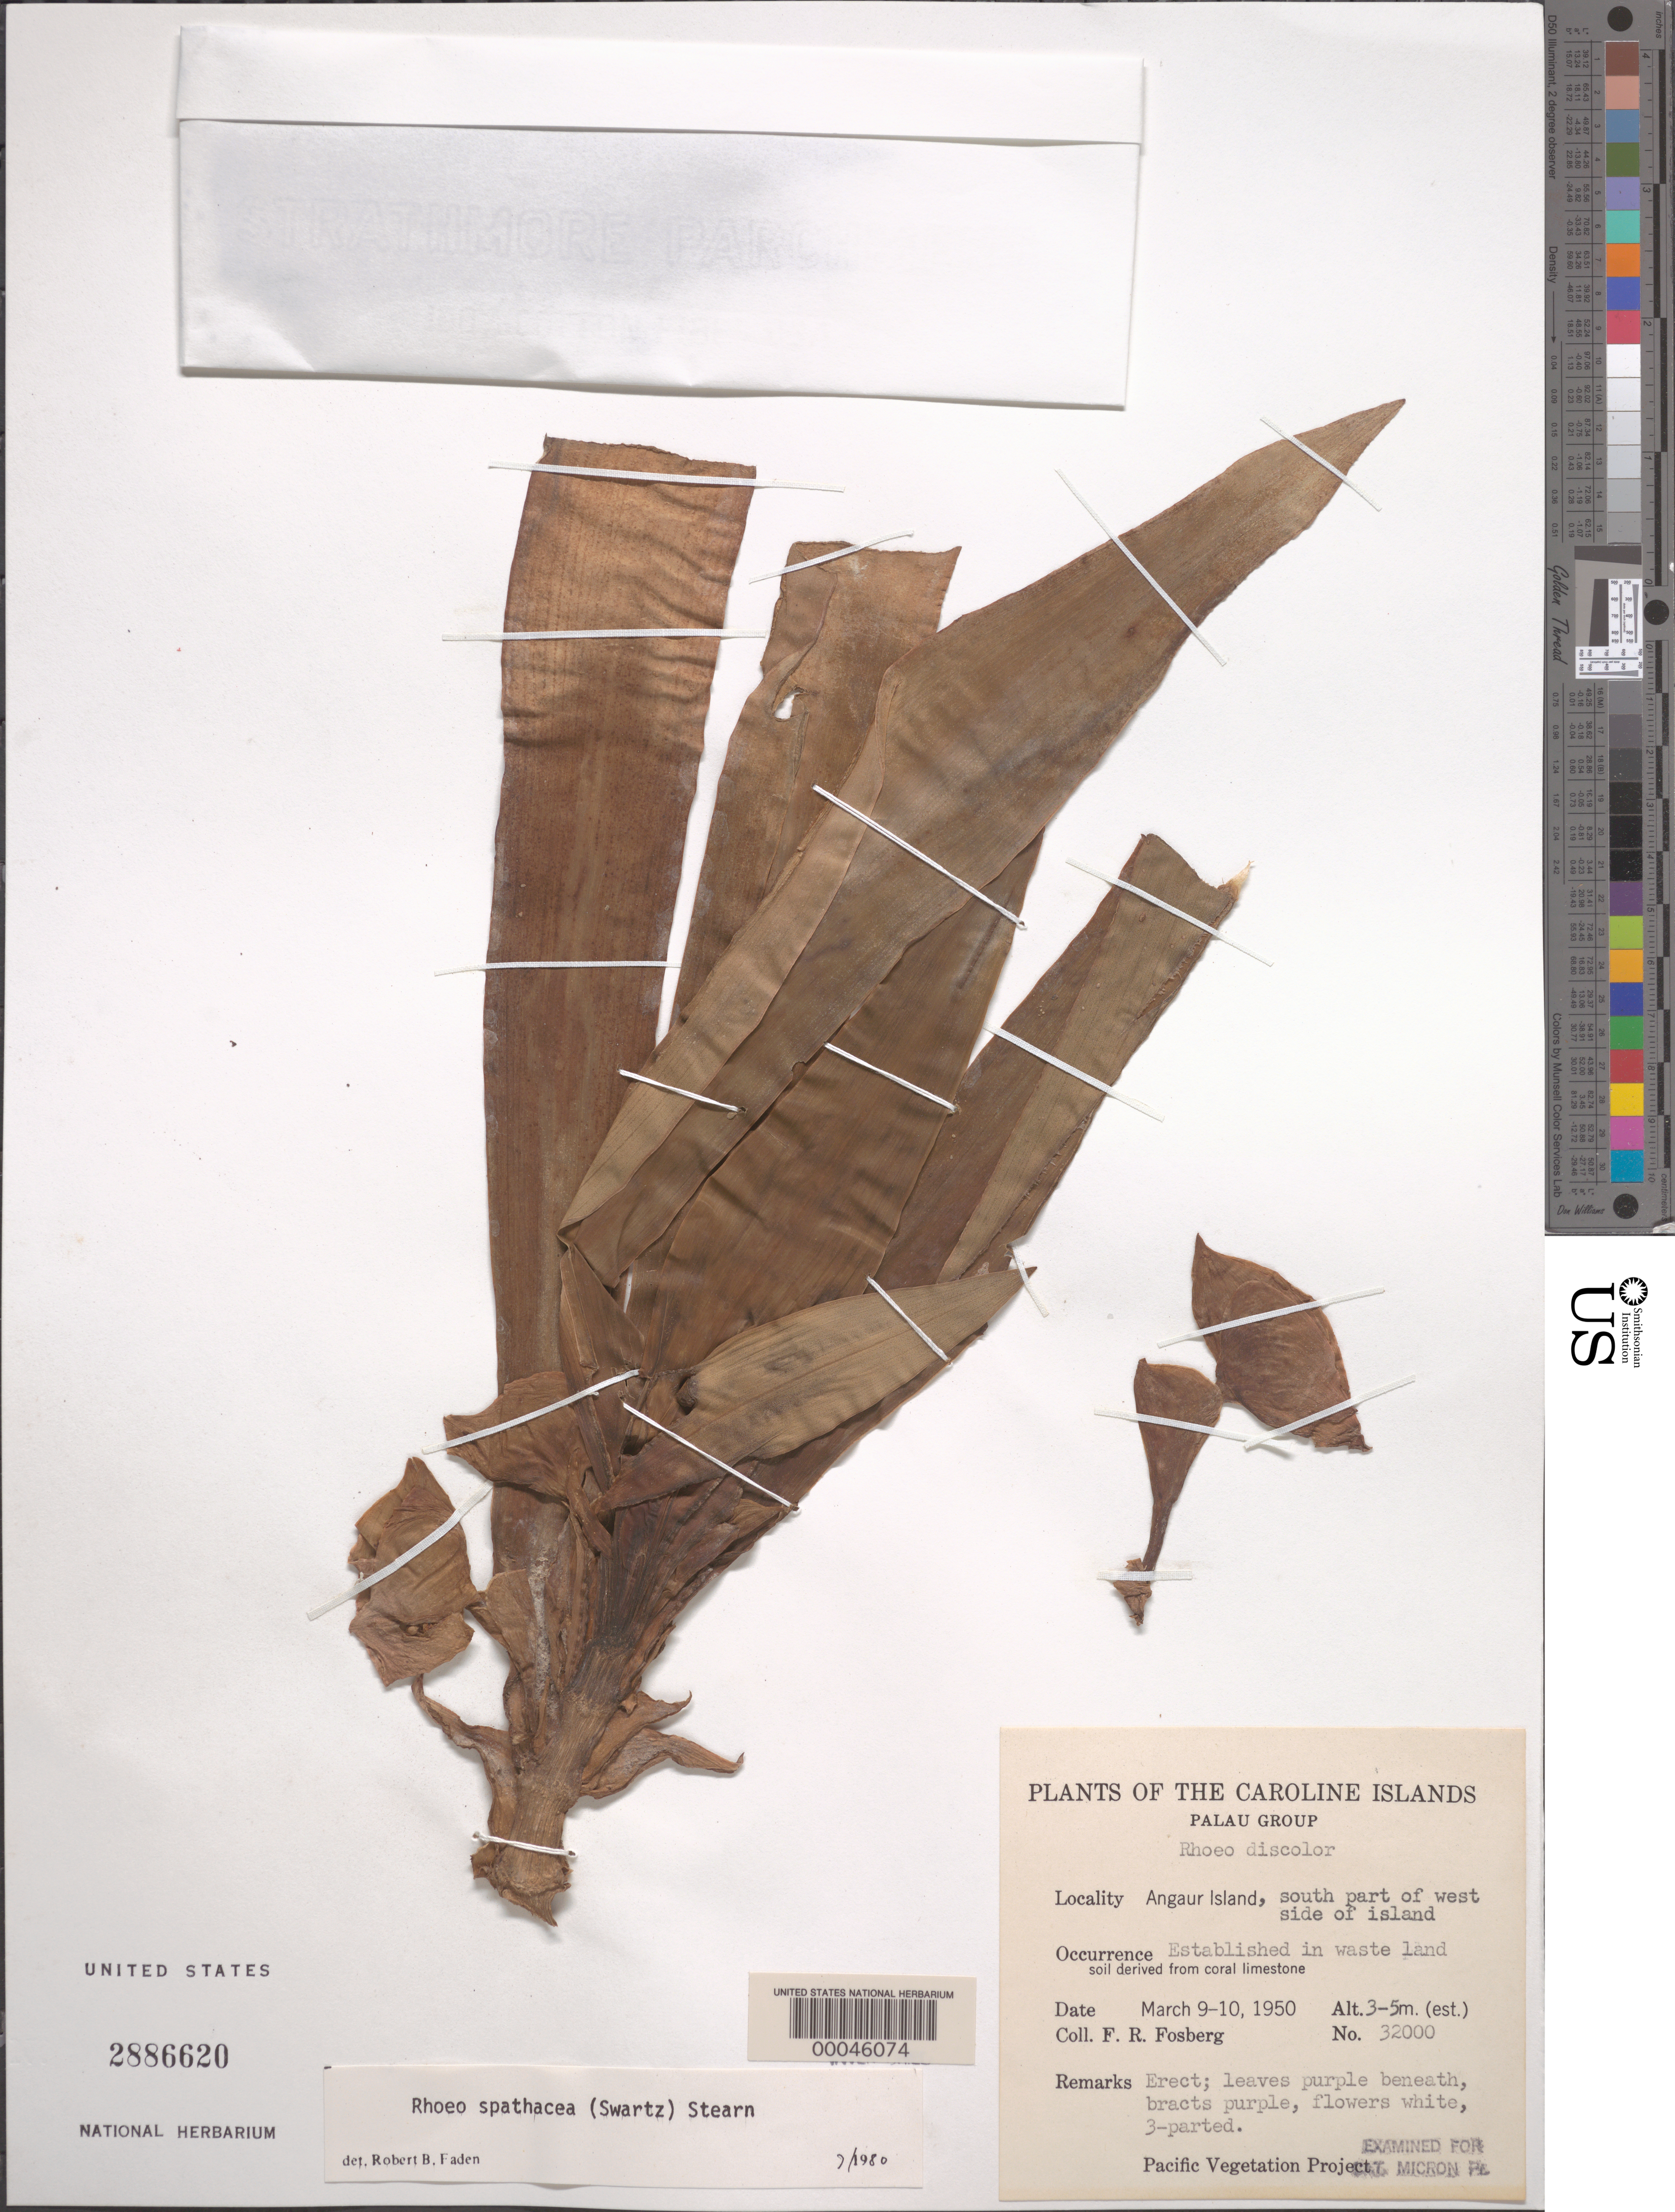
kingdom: Plantae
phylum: Tracheophyta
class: Liliopsida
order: Commelinales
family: Commelinaceae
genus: Tradescantia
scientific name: Tradescantia spathacea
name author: Sw.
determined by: Faden, Robert B., (US), Smithsonian Institution - National Museum of Natural History (UNITED STATES)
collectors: F. R. Fosberg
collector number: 32000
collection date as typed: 09 Mar 1950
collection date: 1950-03-09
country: Palau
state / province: Angaur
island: Ngeaur [Angaur]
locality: Angaur Island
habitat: Waste land, coral-limestone soil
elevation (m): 3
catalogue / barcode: US 2886620